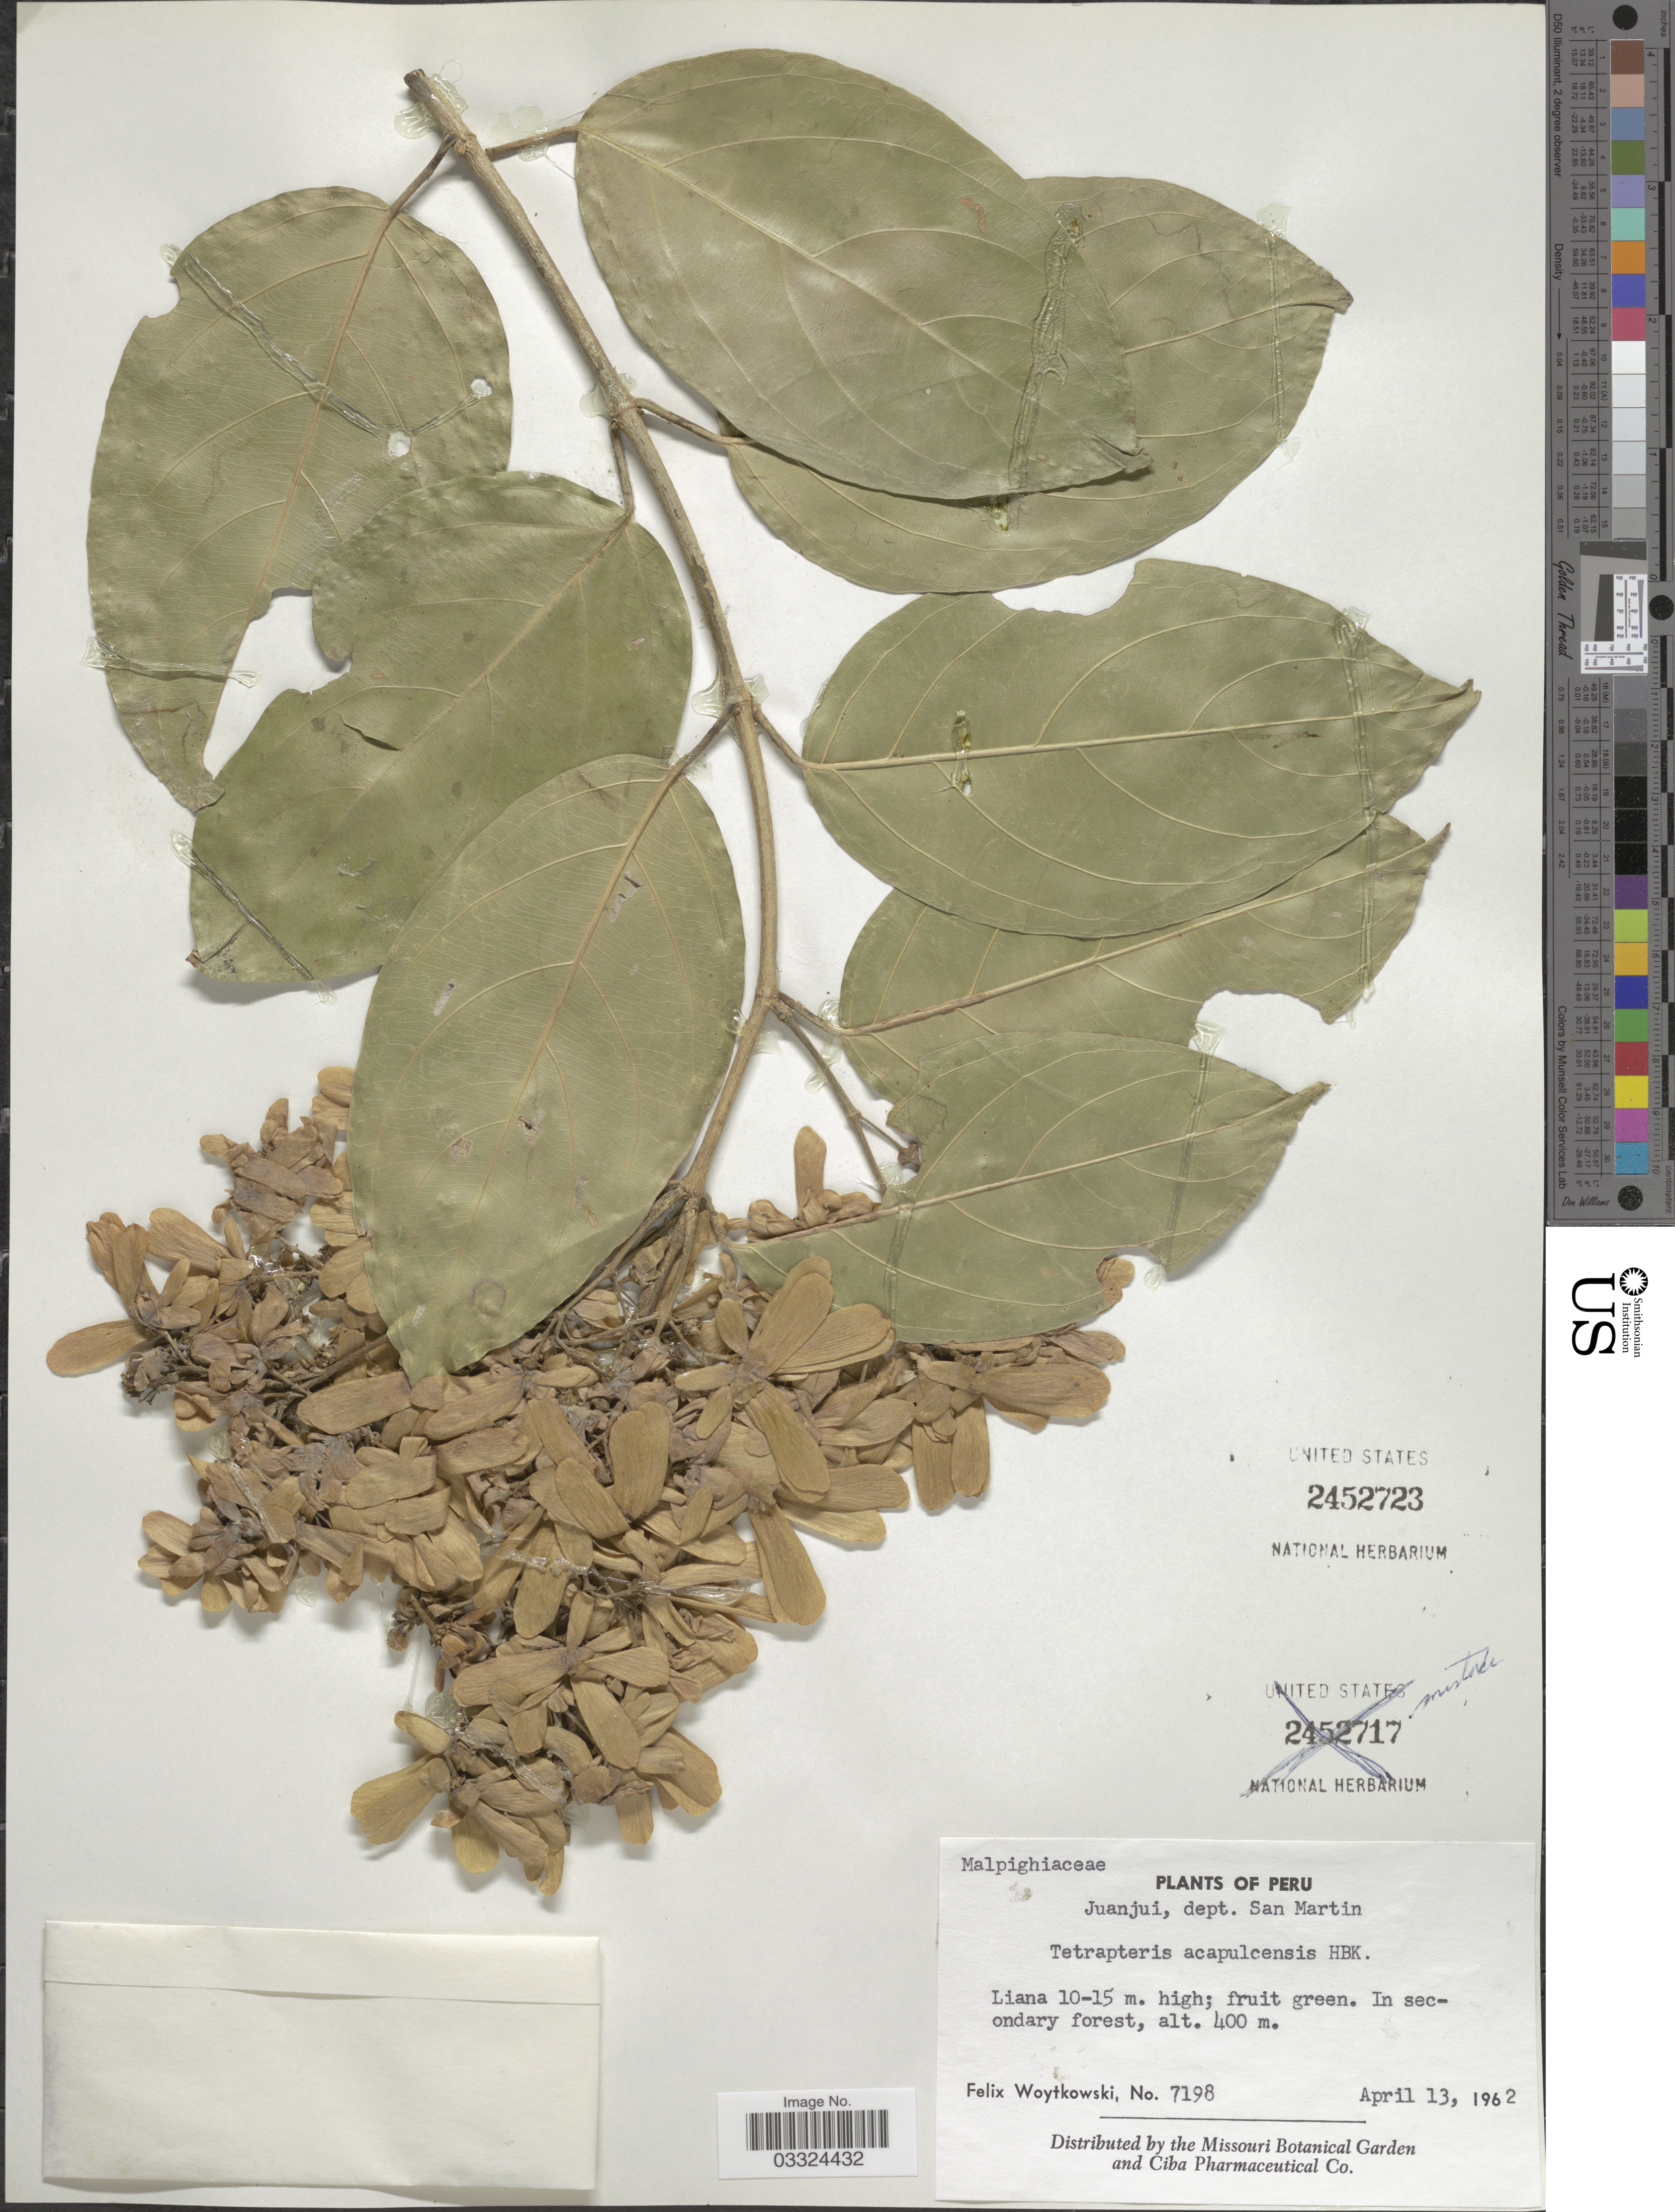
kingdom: Plantae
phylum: Tracheophyta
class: Magnoliopsida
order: Malpighiales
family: Malpighiaceae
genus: Tetrapterys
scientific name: Tetrapterys acapulcensis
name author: Kunth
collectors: F. Woytkowski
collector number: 7198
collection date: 1962-04-13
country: Peru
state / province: San Martín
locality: Juanjui, dept. San Martin.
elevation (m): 400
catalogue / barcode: US 2452723